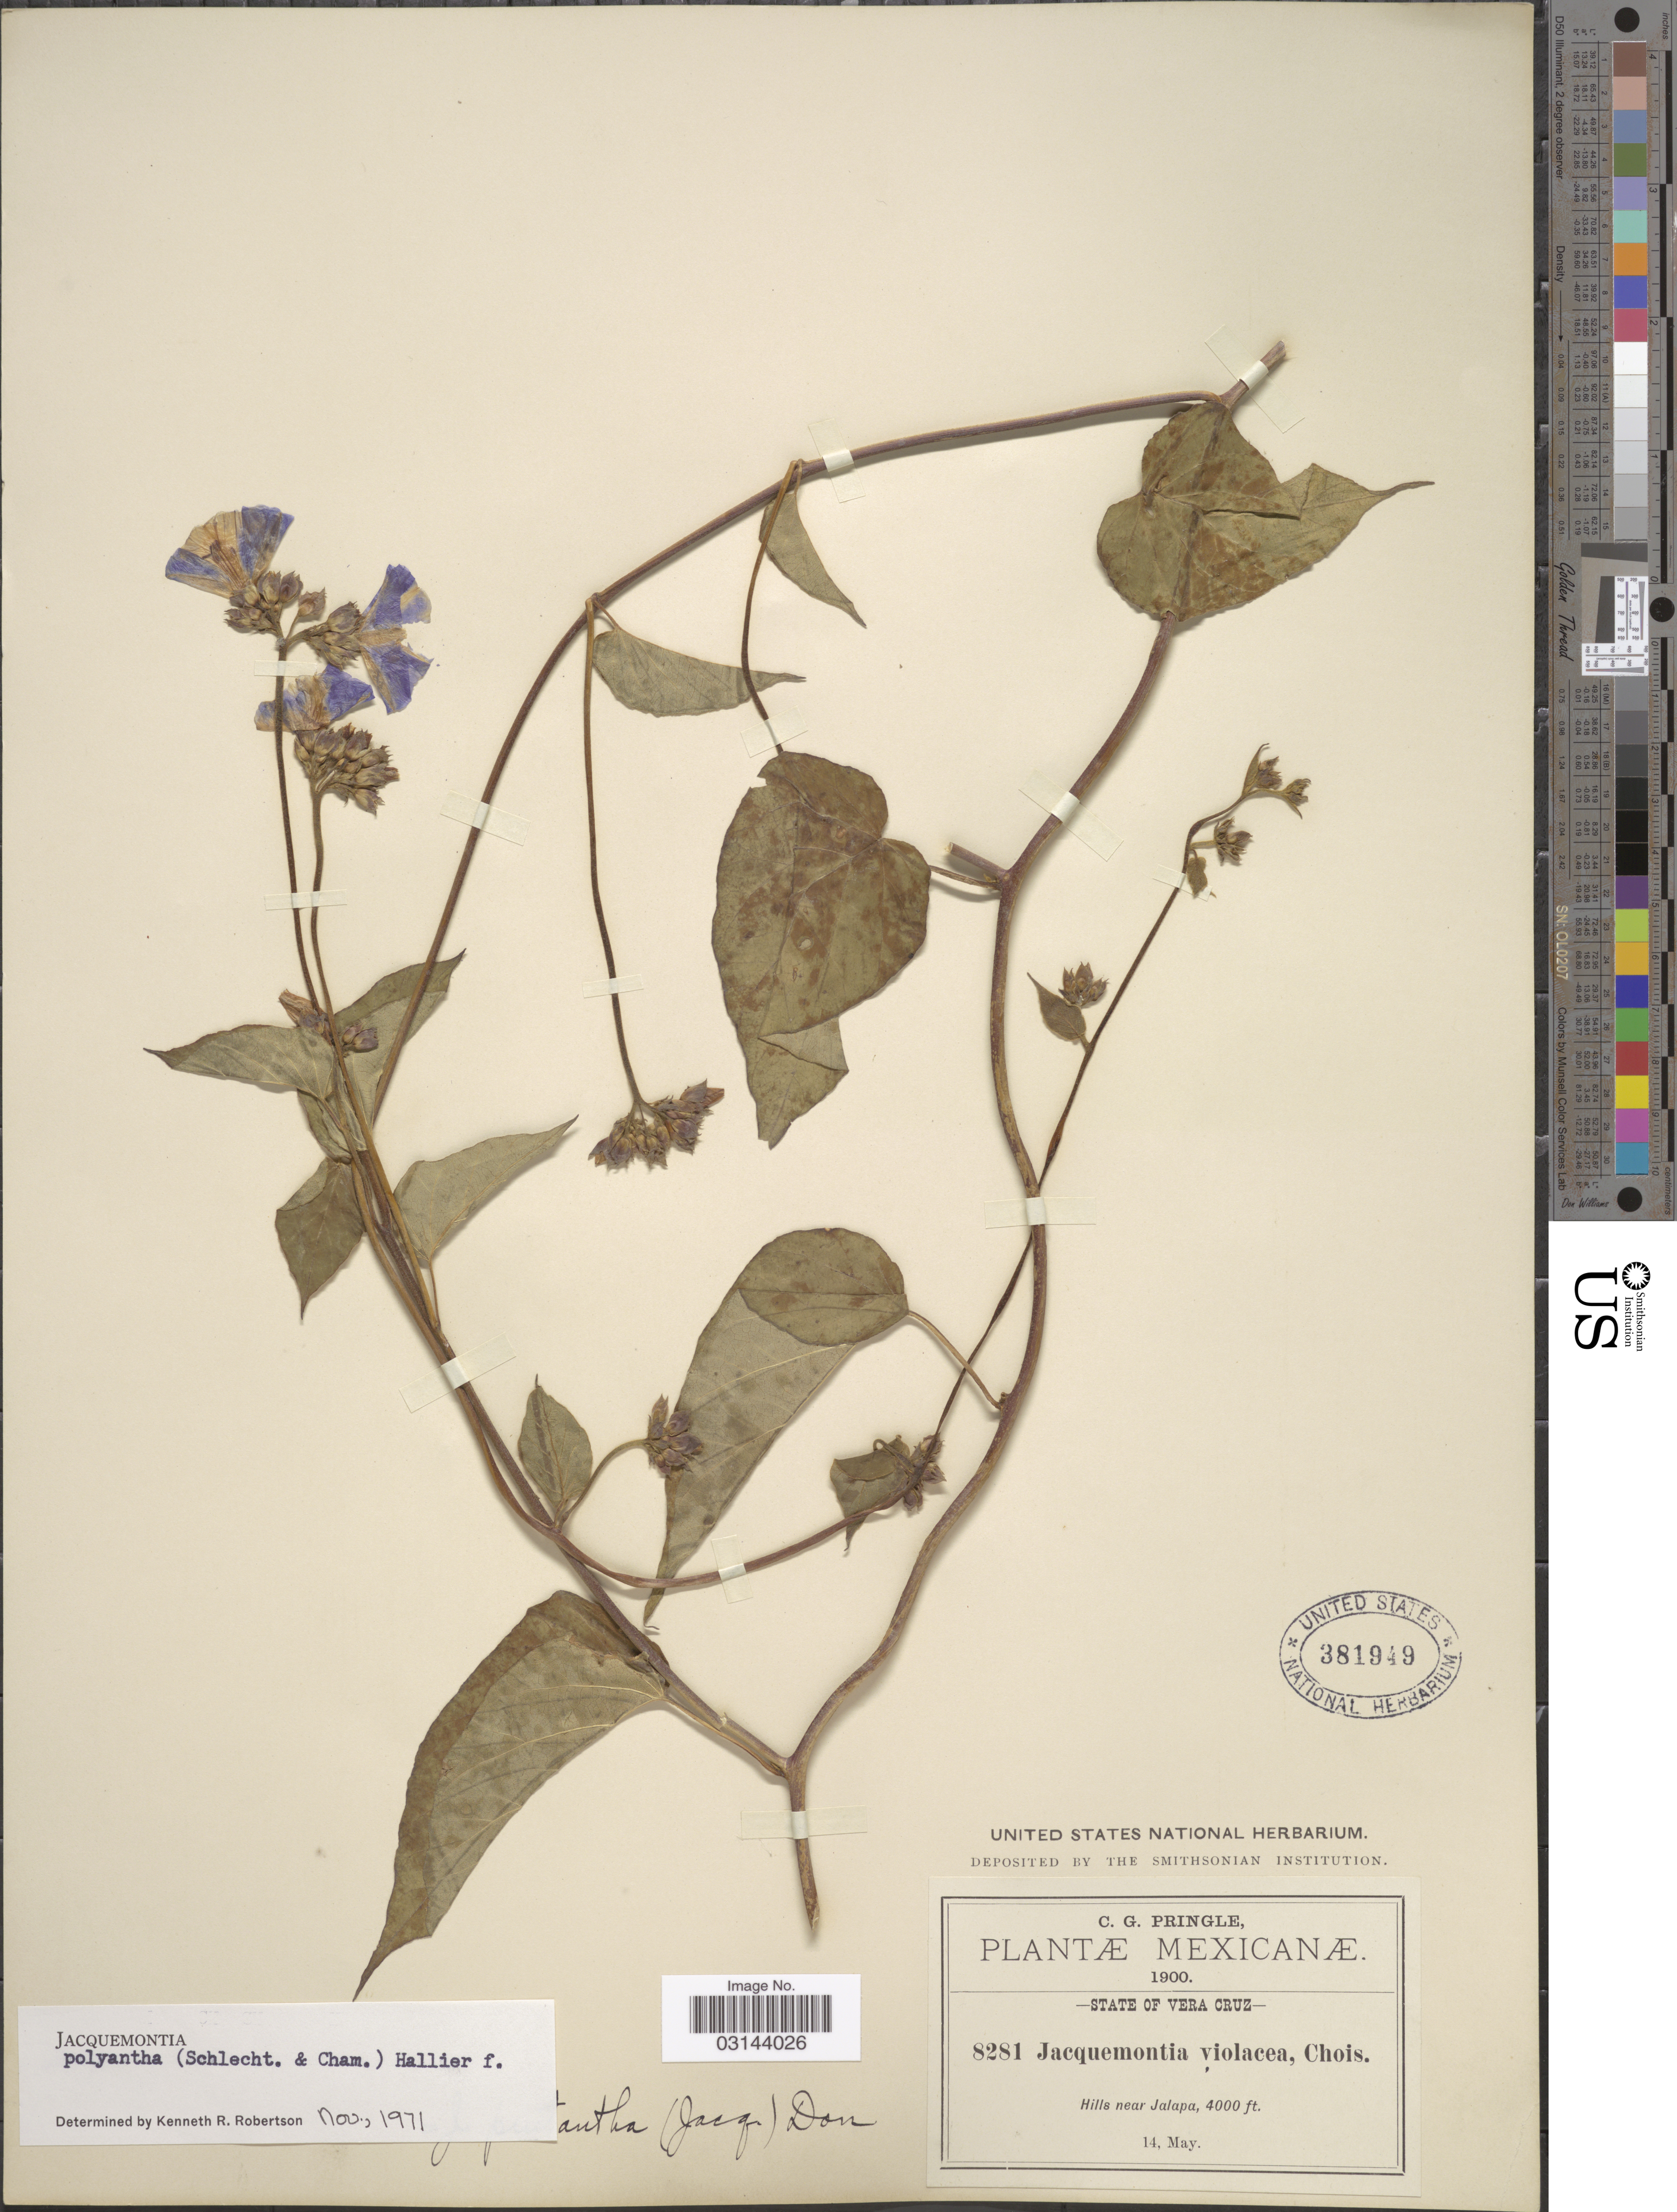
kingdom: Plantae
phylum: Tracheophyta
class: Magnoliopsida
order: Solanales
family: Convolvulaceae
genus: Jacquemontia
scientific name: Jacquemontia polyantha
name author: (Schltdl. & Cham.) Hallier f.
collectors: C. G. Pringle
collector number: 8281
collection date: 1900-05-14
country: Mexico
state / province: Veracruz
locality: State of Vera Cruz, Hills near Jalapa.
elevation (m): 1219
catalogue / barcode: US 381949